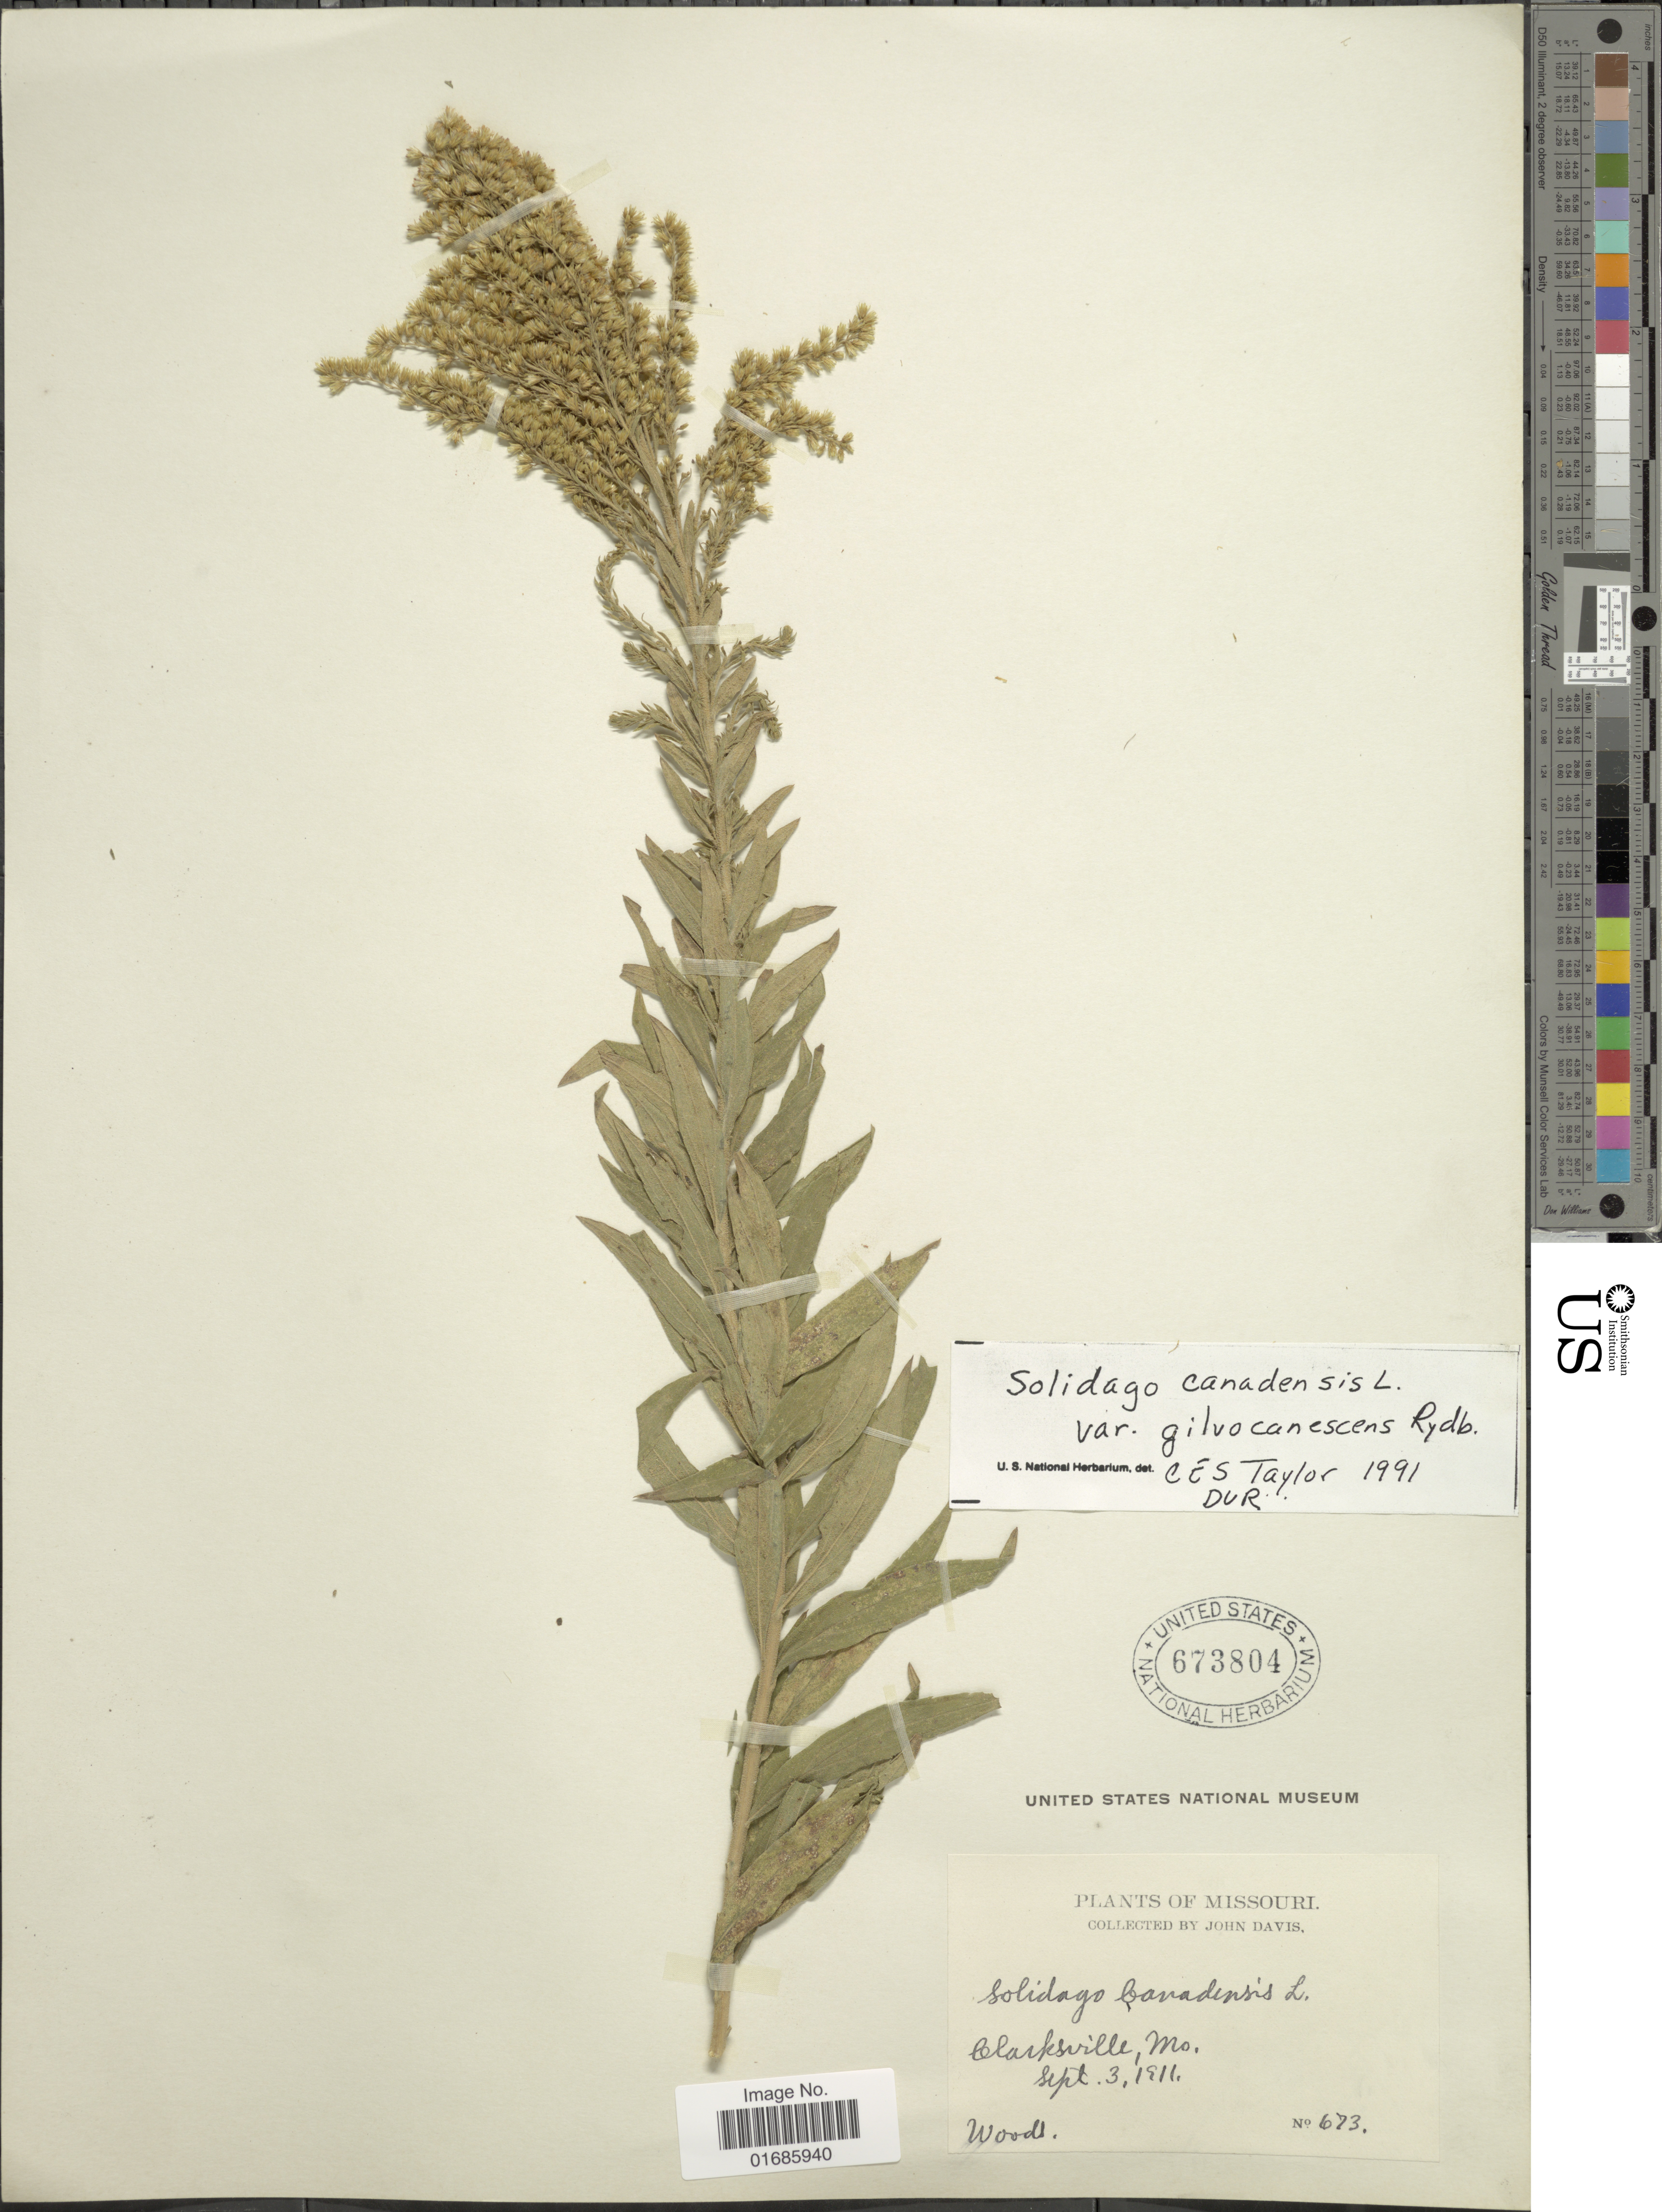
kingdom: Plantae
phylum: Tracheophyta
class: Magnoliopsida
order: Asterales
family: Asteraceae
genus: Solidago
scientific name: Solidago canadensis var. scabra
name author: (Muhl. ex Willd.) Torr. & A. Gray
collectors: J. Davis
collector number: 673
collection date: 1911-09-03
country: United States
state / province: Missouri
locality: Clarksville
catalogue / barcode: US 673804